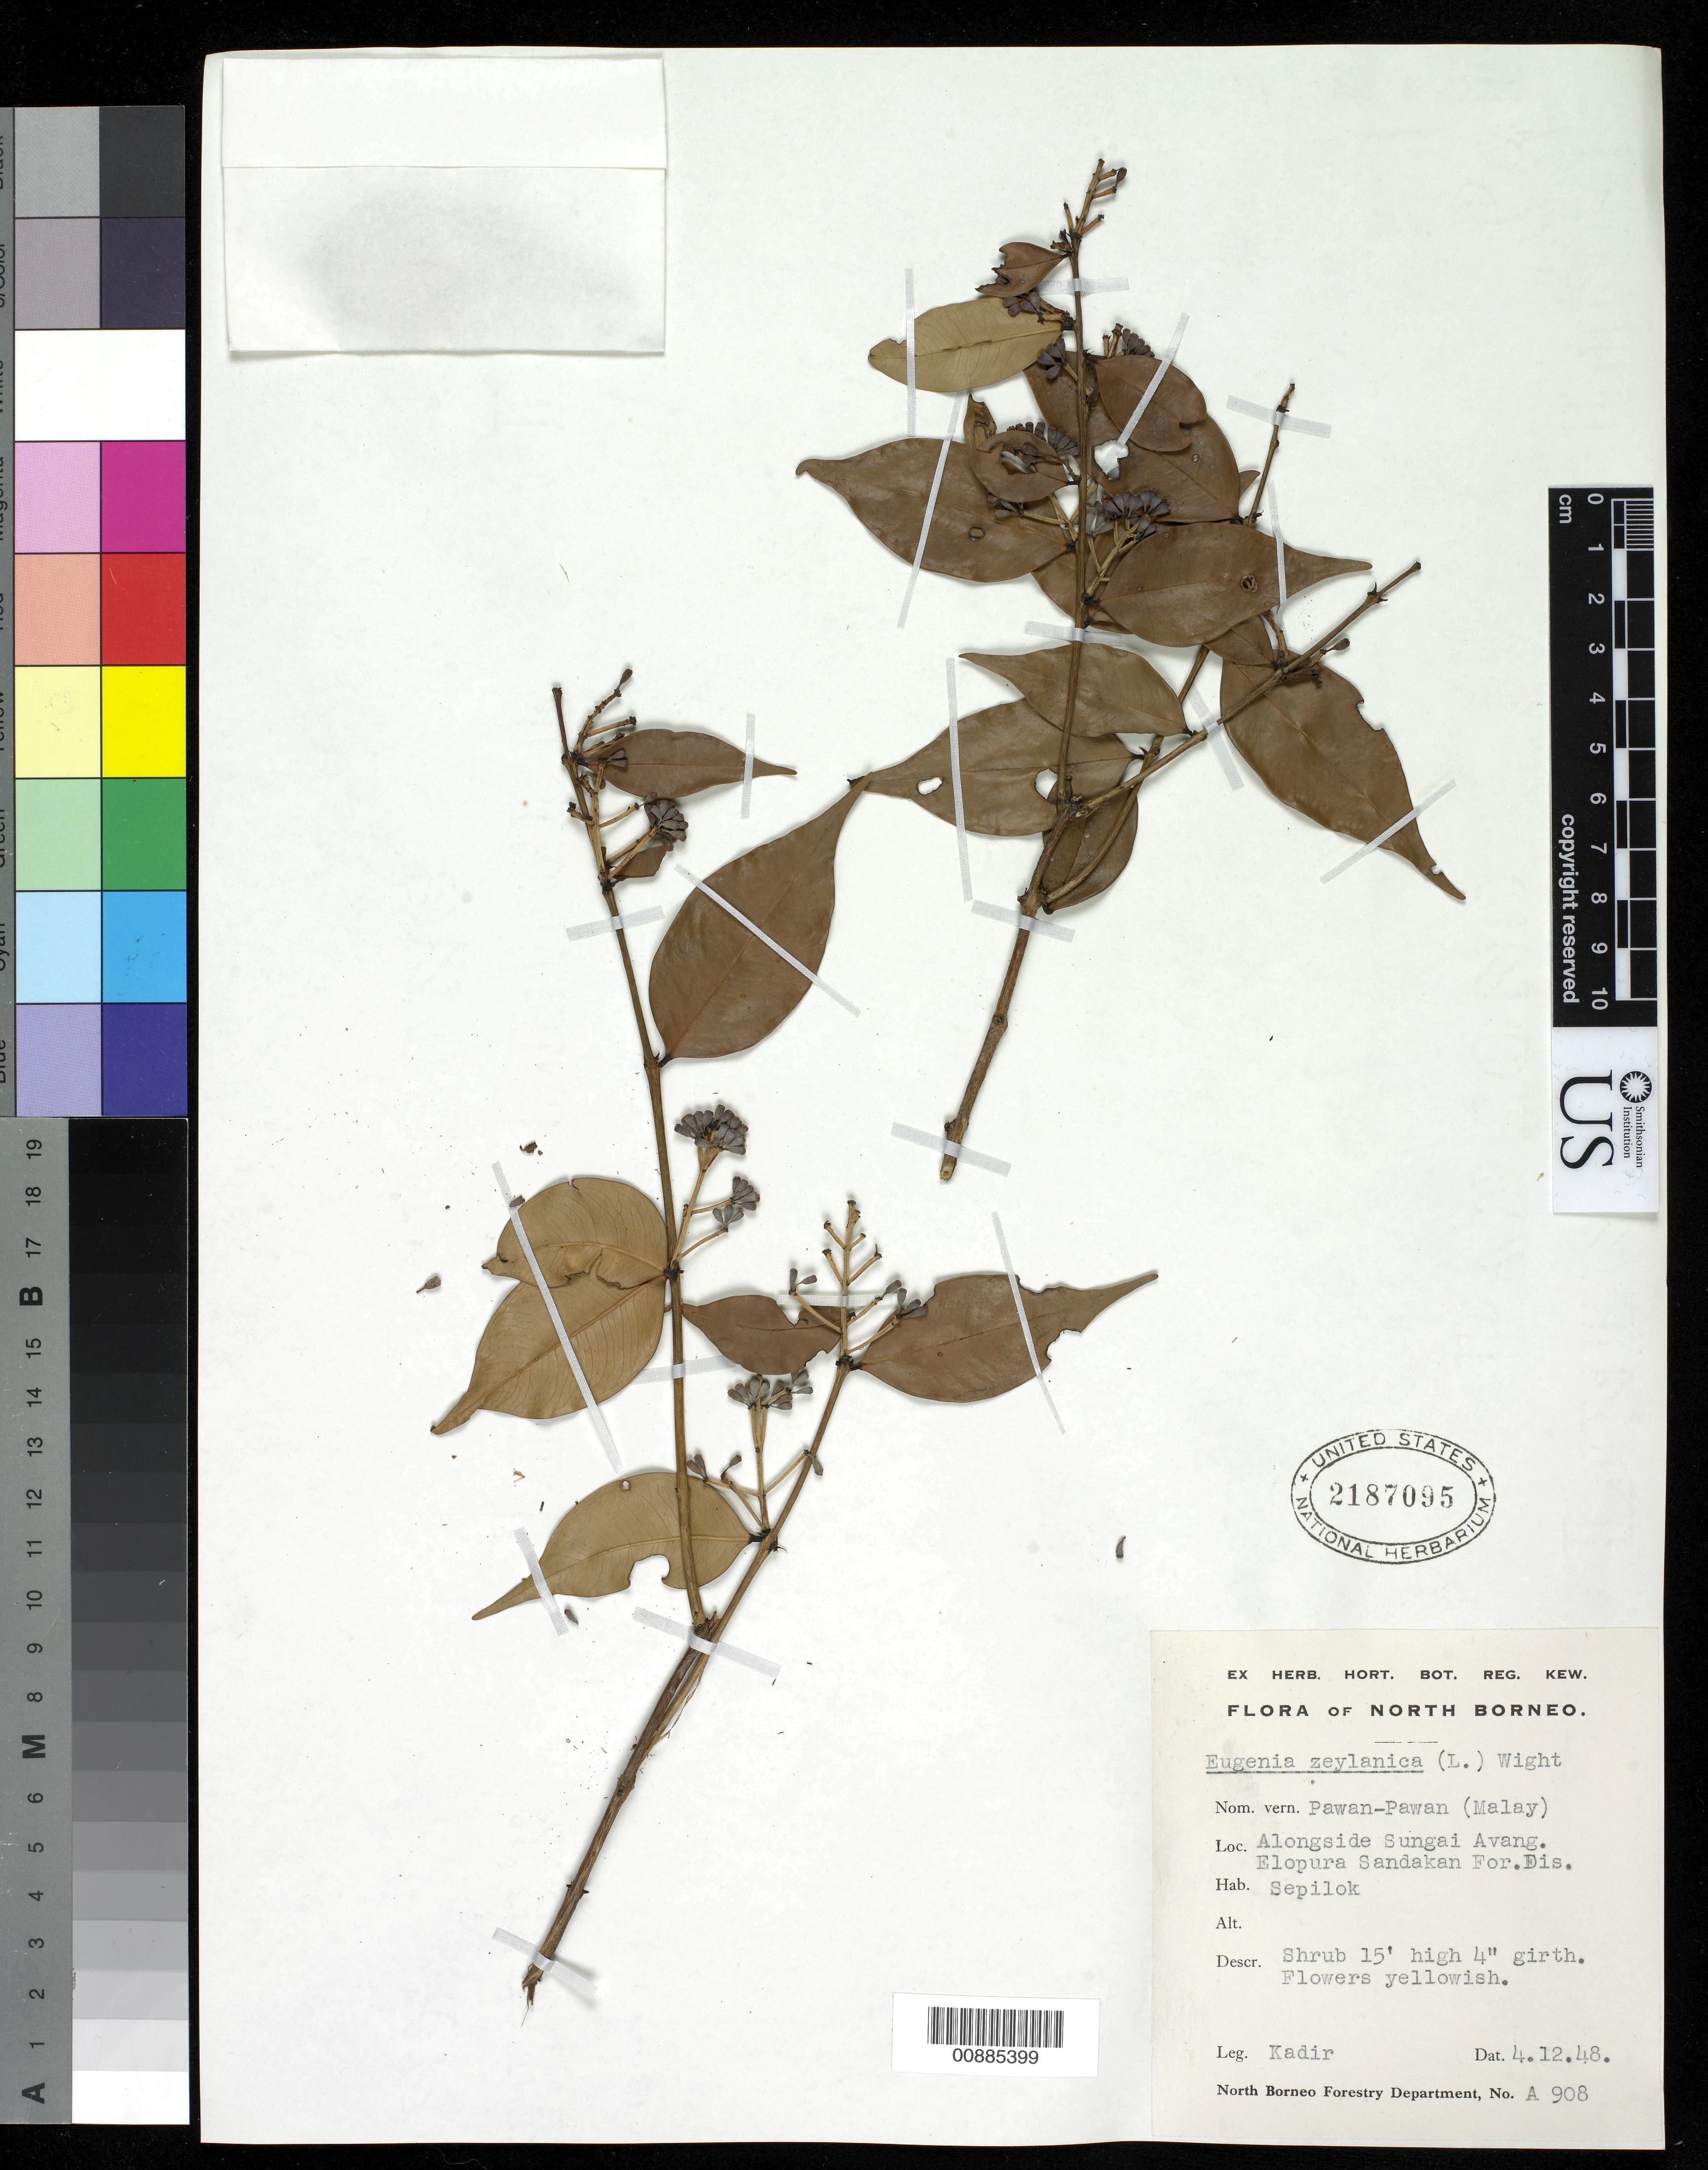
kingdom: Plantae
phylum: Tracheophyta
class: Magnoliopsida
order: Myrtales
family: Myrtaceae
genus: Syzygium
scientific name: Syzygium zeylanicum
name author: (L.) DC.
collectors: Kadir Bin Abdul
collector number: A 908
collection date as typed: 12 Apr 1948 or 04 Dec 1948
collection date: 1948-04-12 or 1948-12-04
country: Malaysia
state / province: Sabah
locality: Alongside Sungai Avang. Elopura Sandakan For.Dis.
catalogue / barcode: US 2187095